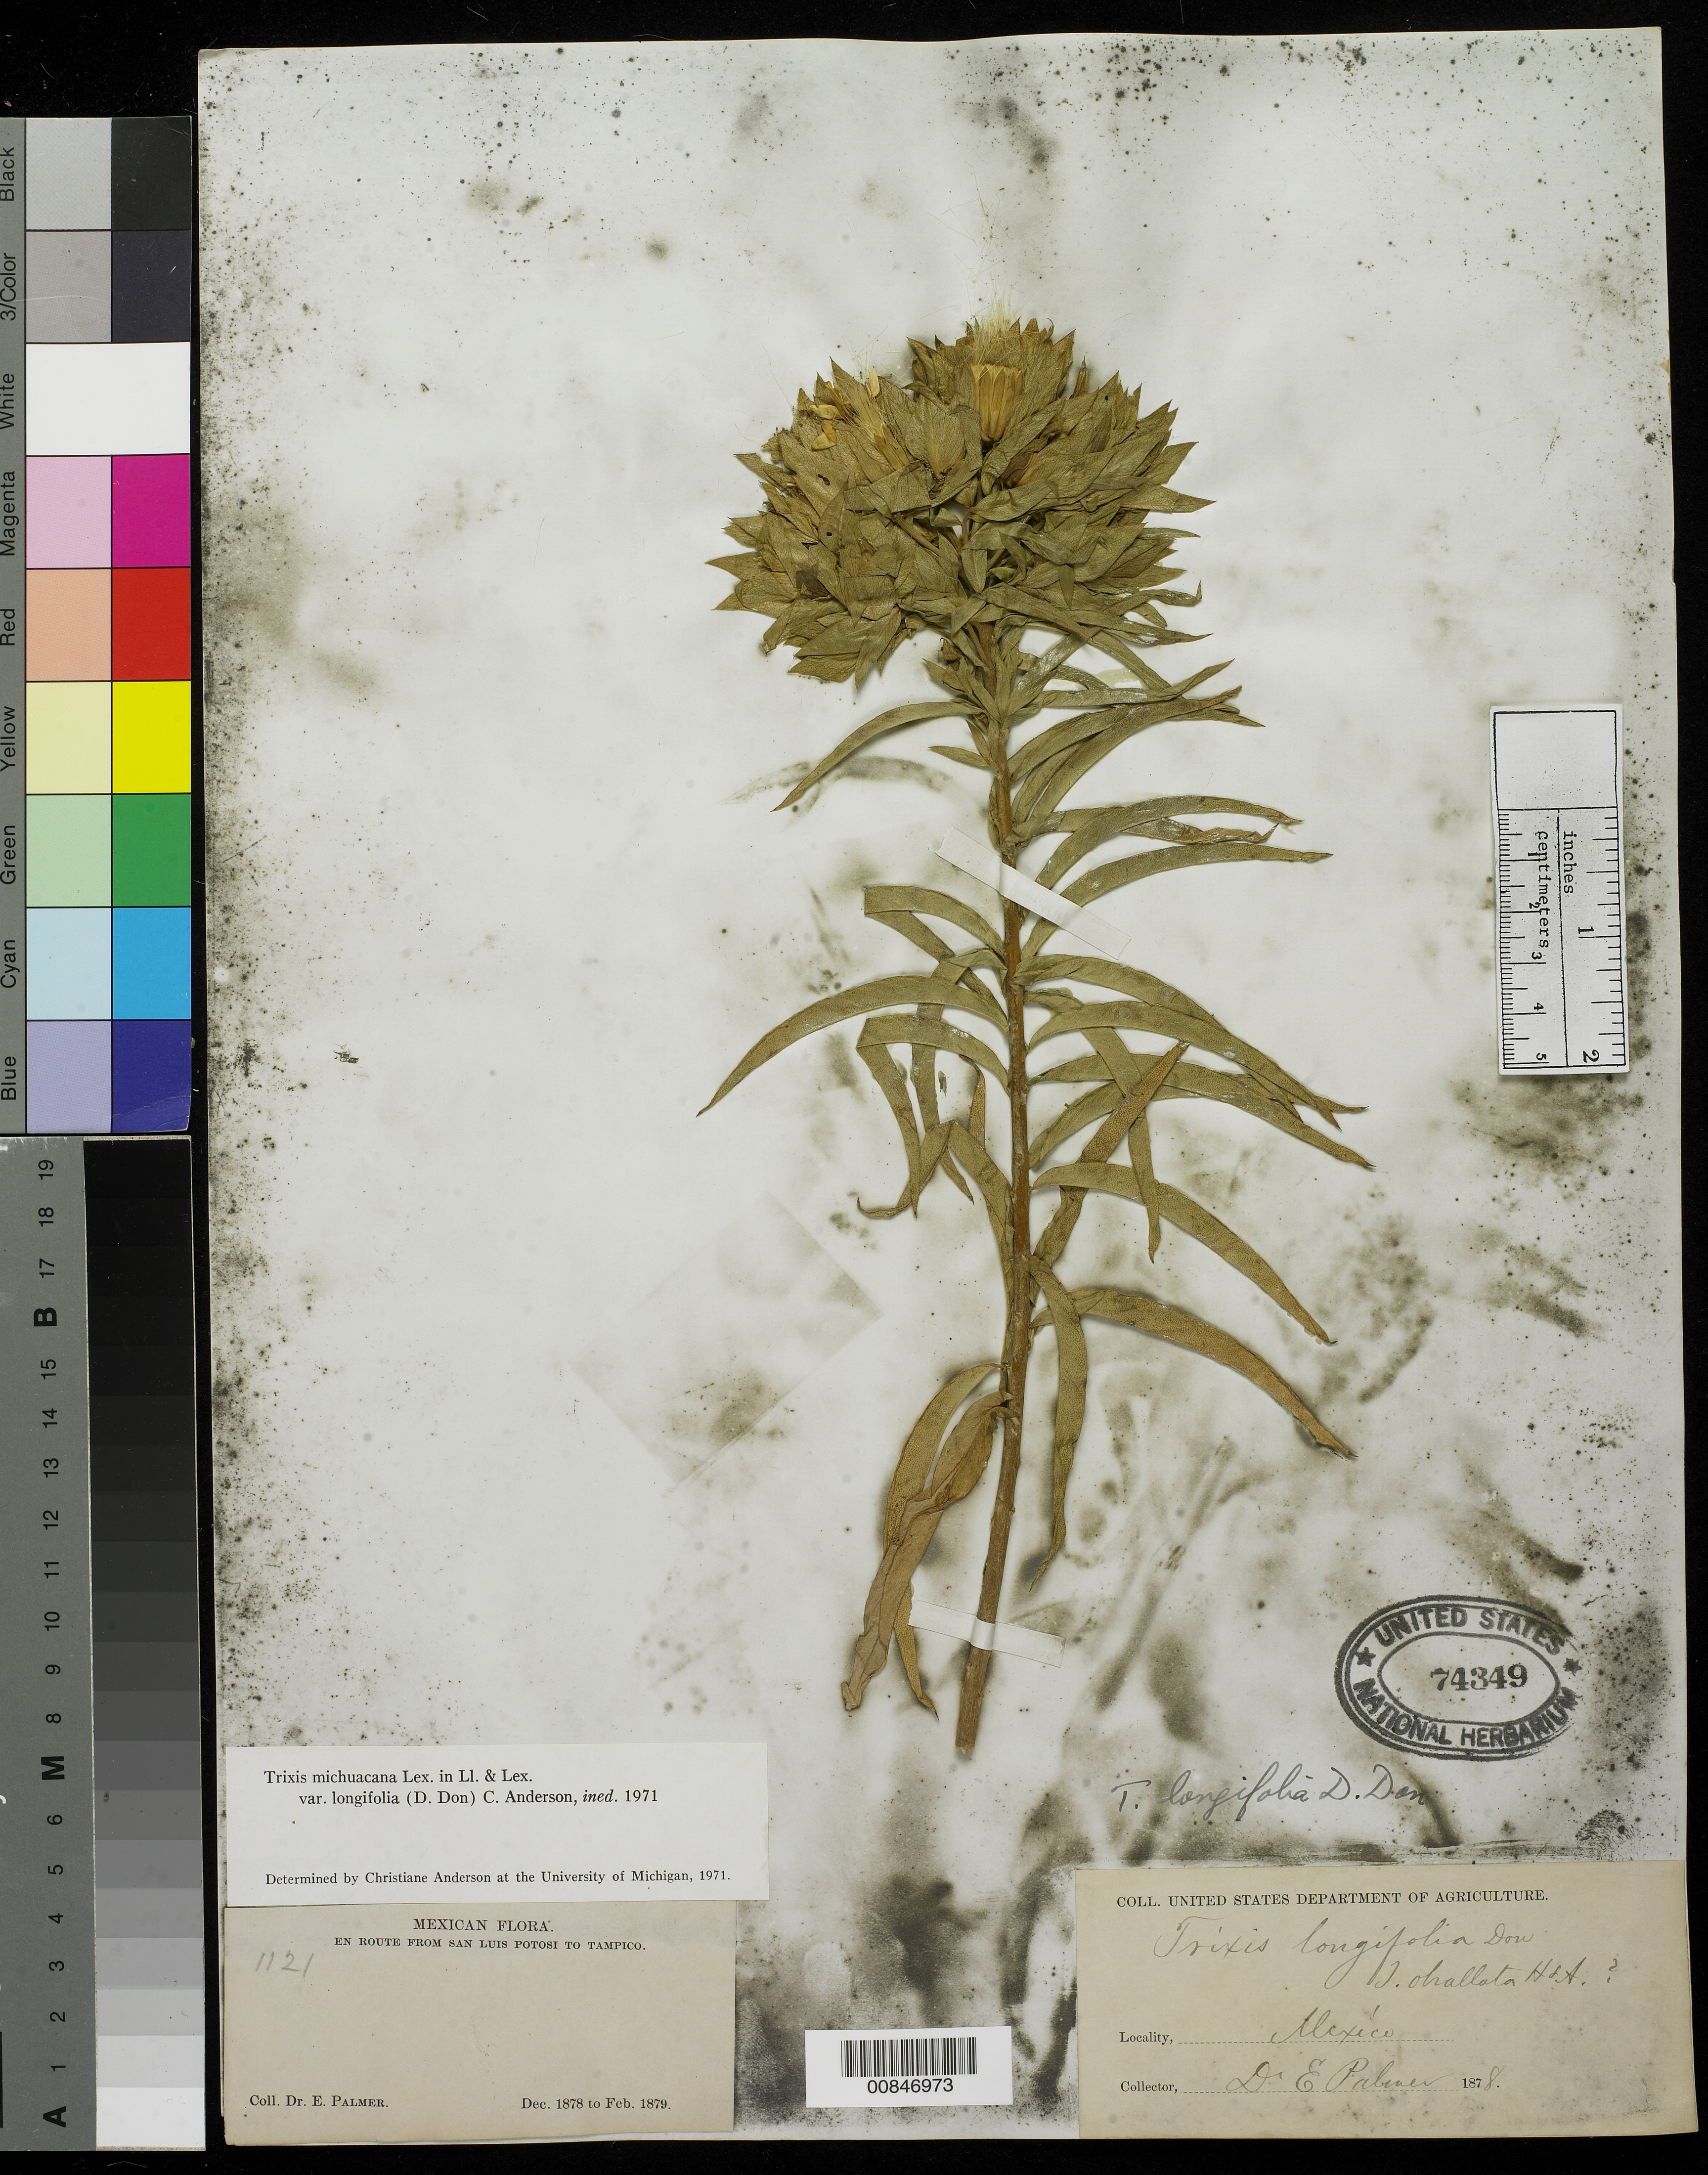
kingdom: Plantae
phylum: Tracheophyta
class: Magnoliopsida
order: Asterales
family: Asteraceae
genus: Trixis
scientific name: Trixis michuacana var. longifolia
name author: (D. Don) C.E. Anderson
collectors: E. Palmer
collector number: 1121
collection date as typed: Dec 1878 to -- Feb 1879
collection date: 1878-12/1879-02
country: Mexico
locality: En route from San Luis Potosí to Tampico, Tamaulipas.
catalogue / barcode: US 74349